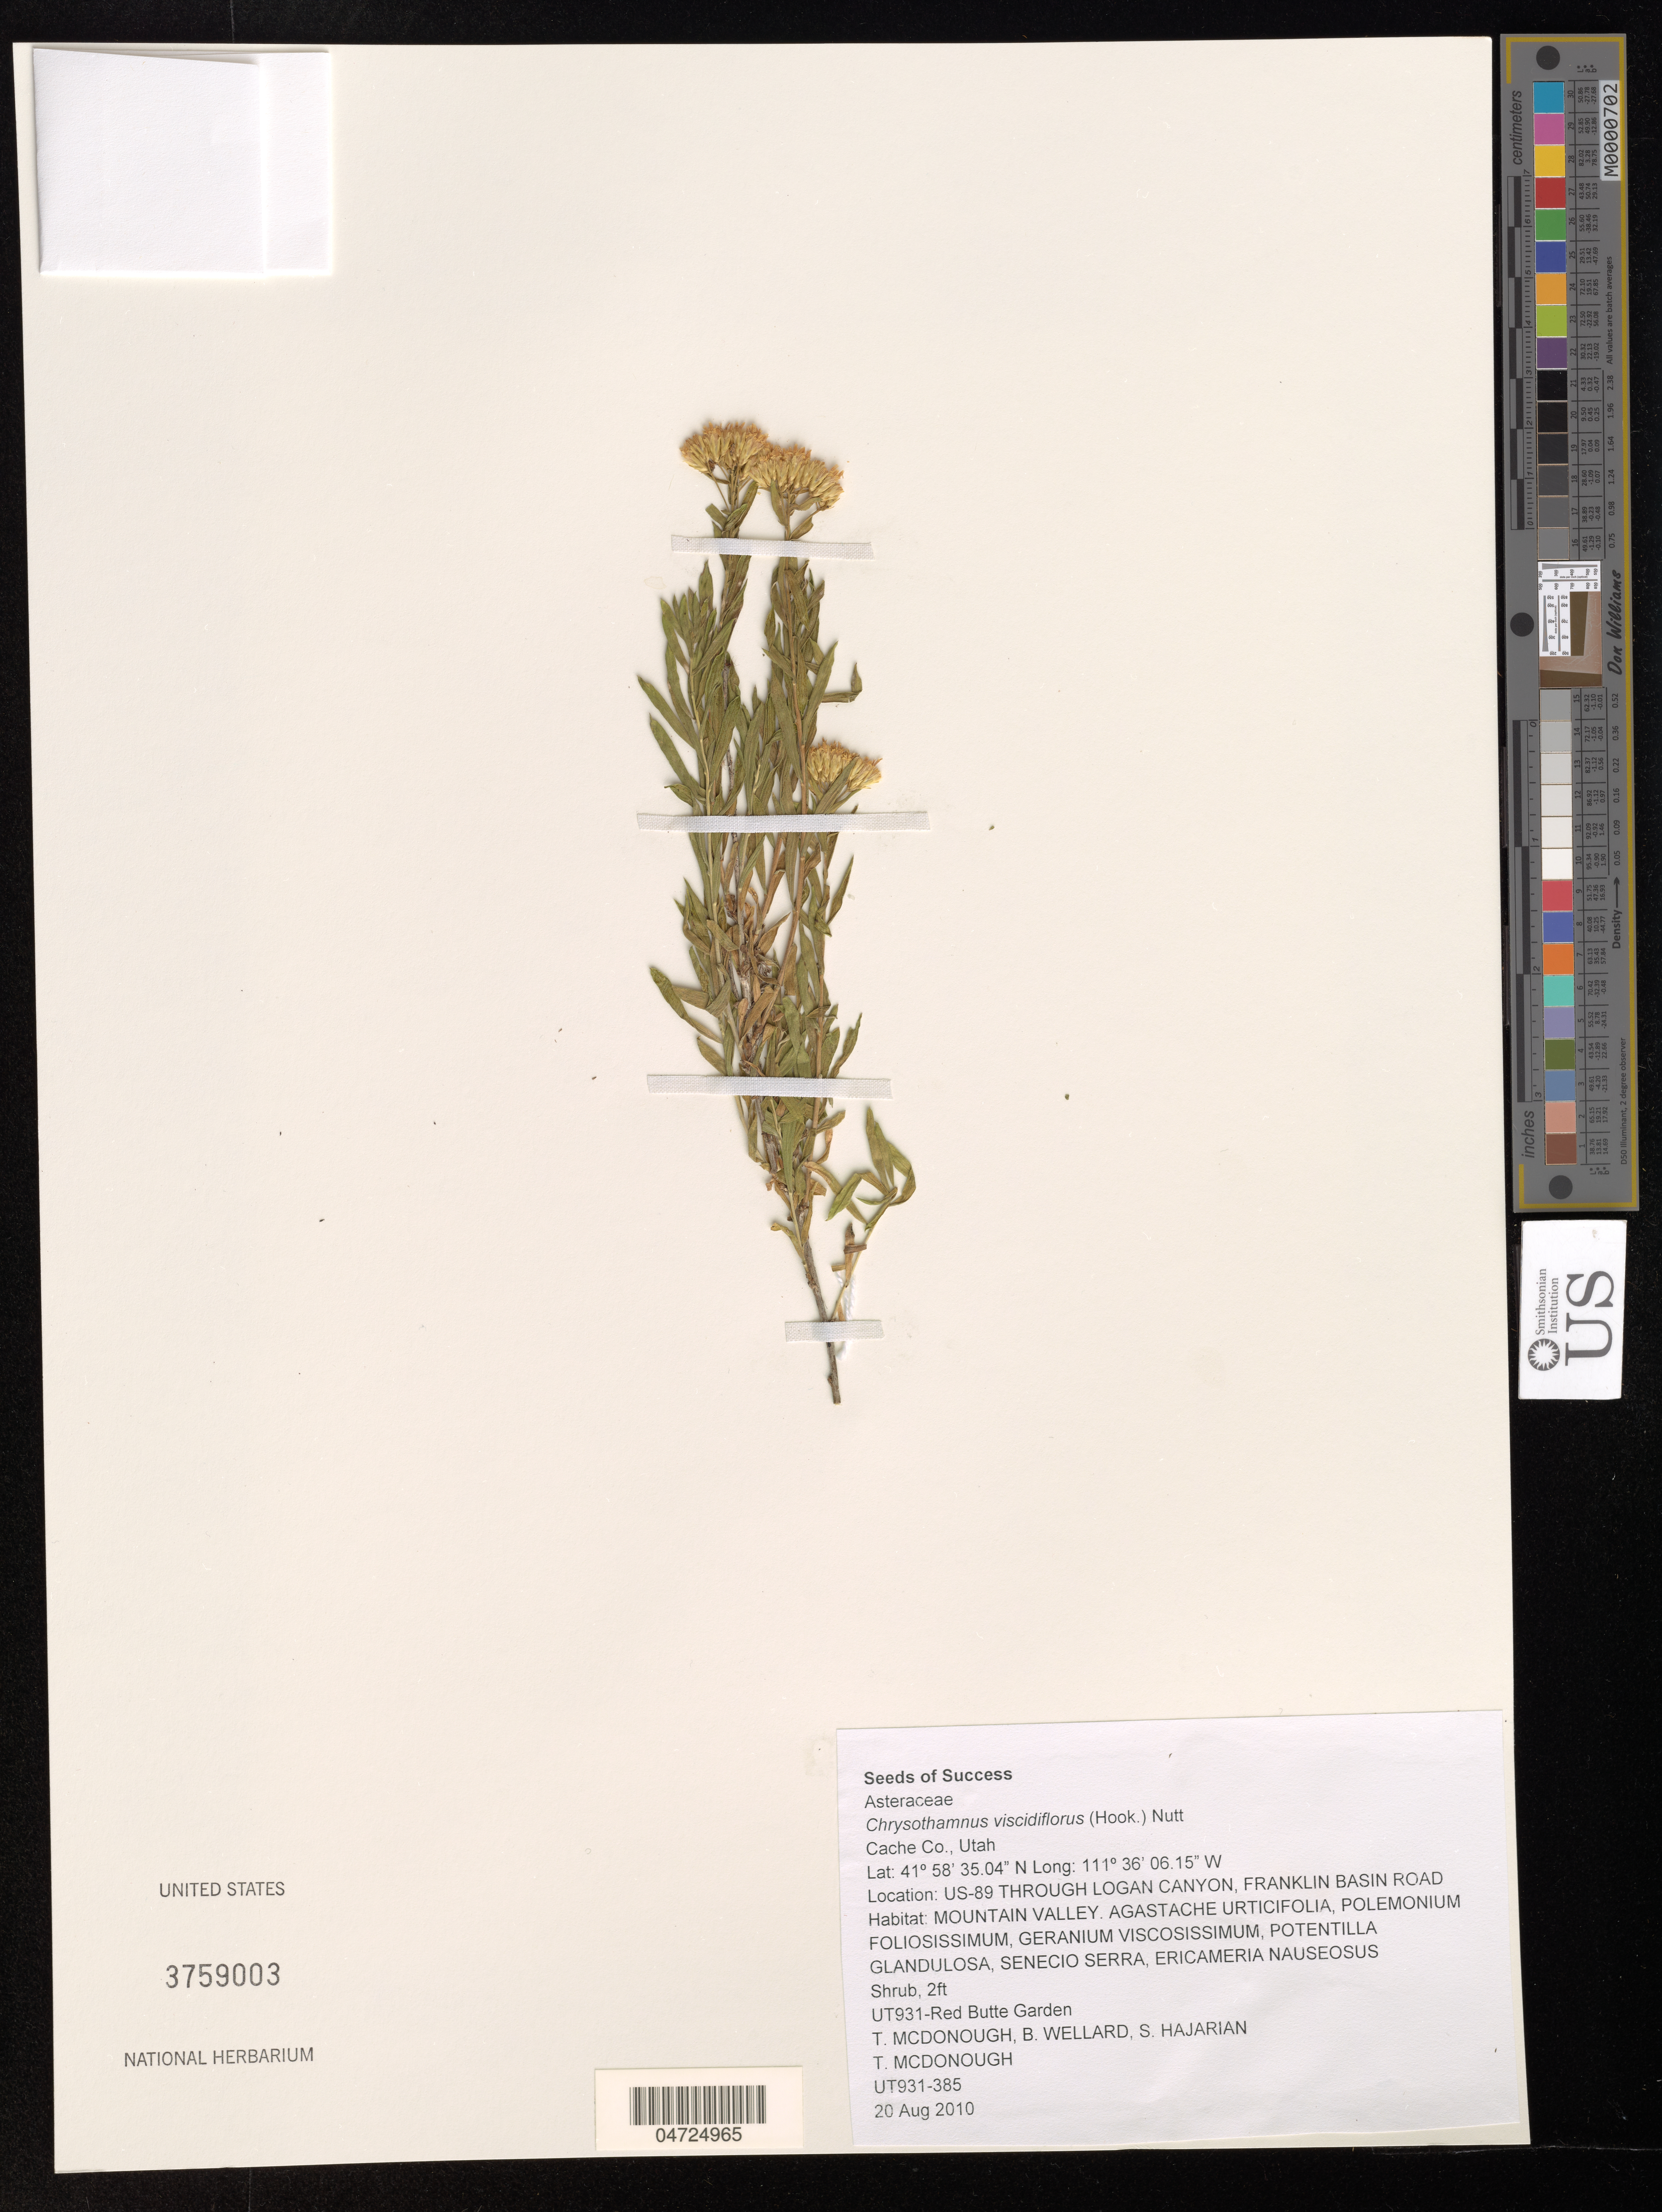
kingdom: Plantae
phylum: Tracheophyta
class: Magnoliopsida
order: Asterales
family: Asteraceae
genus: Chrysothamnus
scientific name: Chrysothamnus viscidiflorus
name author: (Hook.) Nutt.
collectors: T. McDonough, B. Wellard & S. Hajarian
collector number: UT931-385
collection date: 2010-08-20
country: United States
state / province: Utah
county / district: Cache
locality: Cache Co. US-89 through Logan Canyon, Franklin Basin Road. Mountain Valley. UT931-Red Butte Garden.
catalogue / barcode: US 3759003